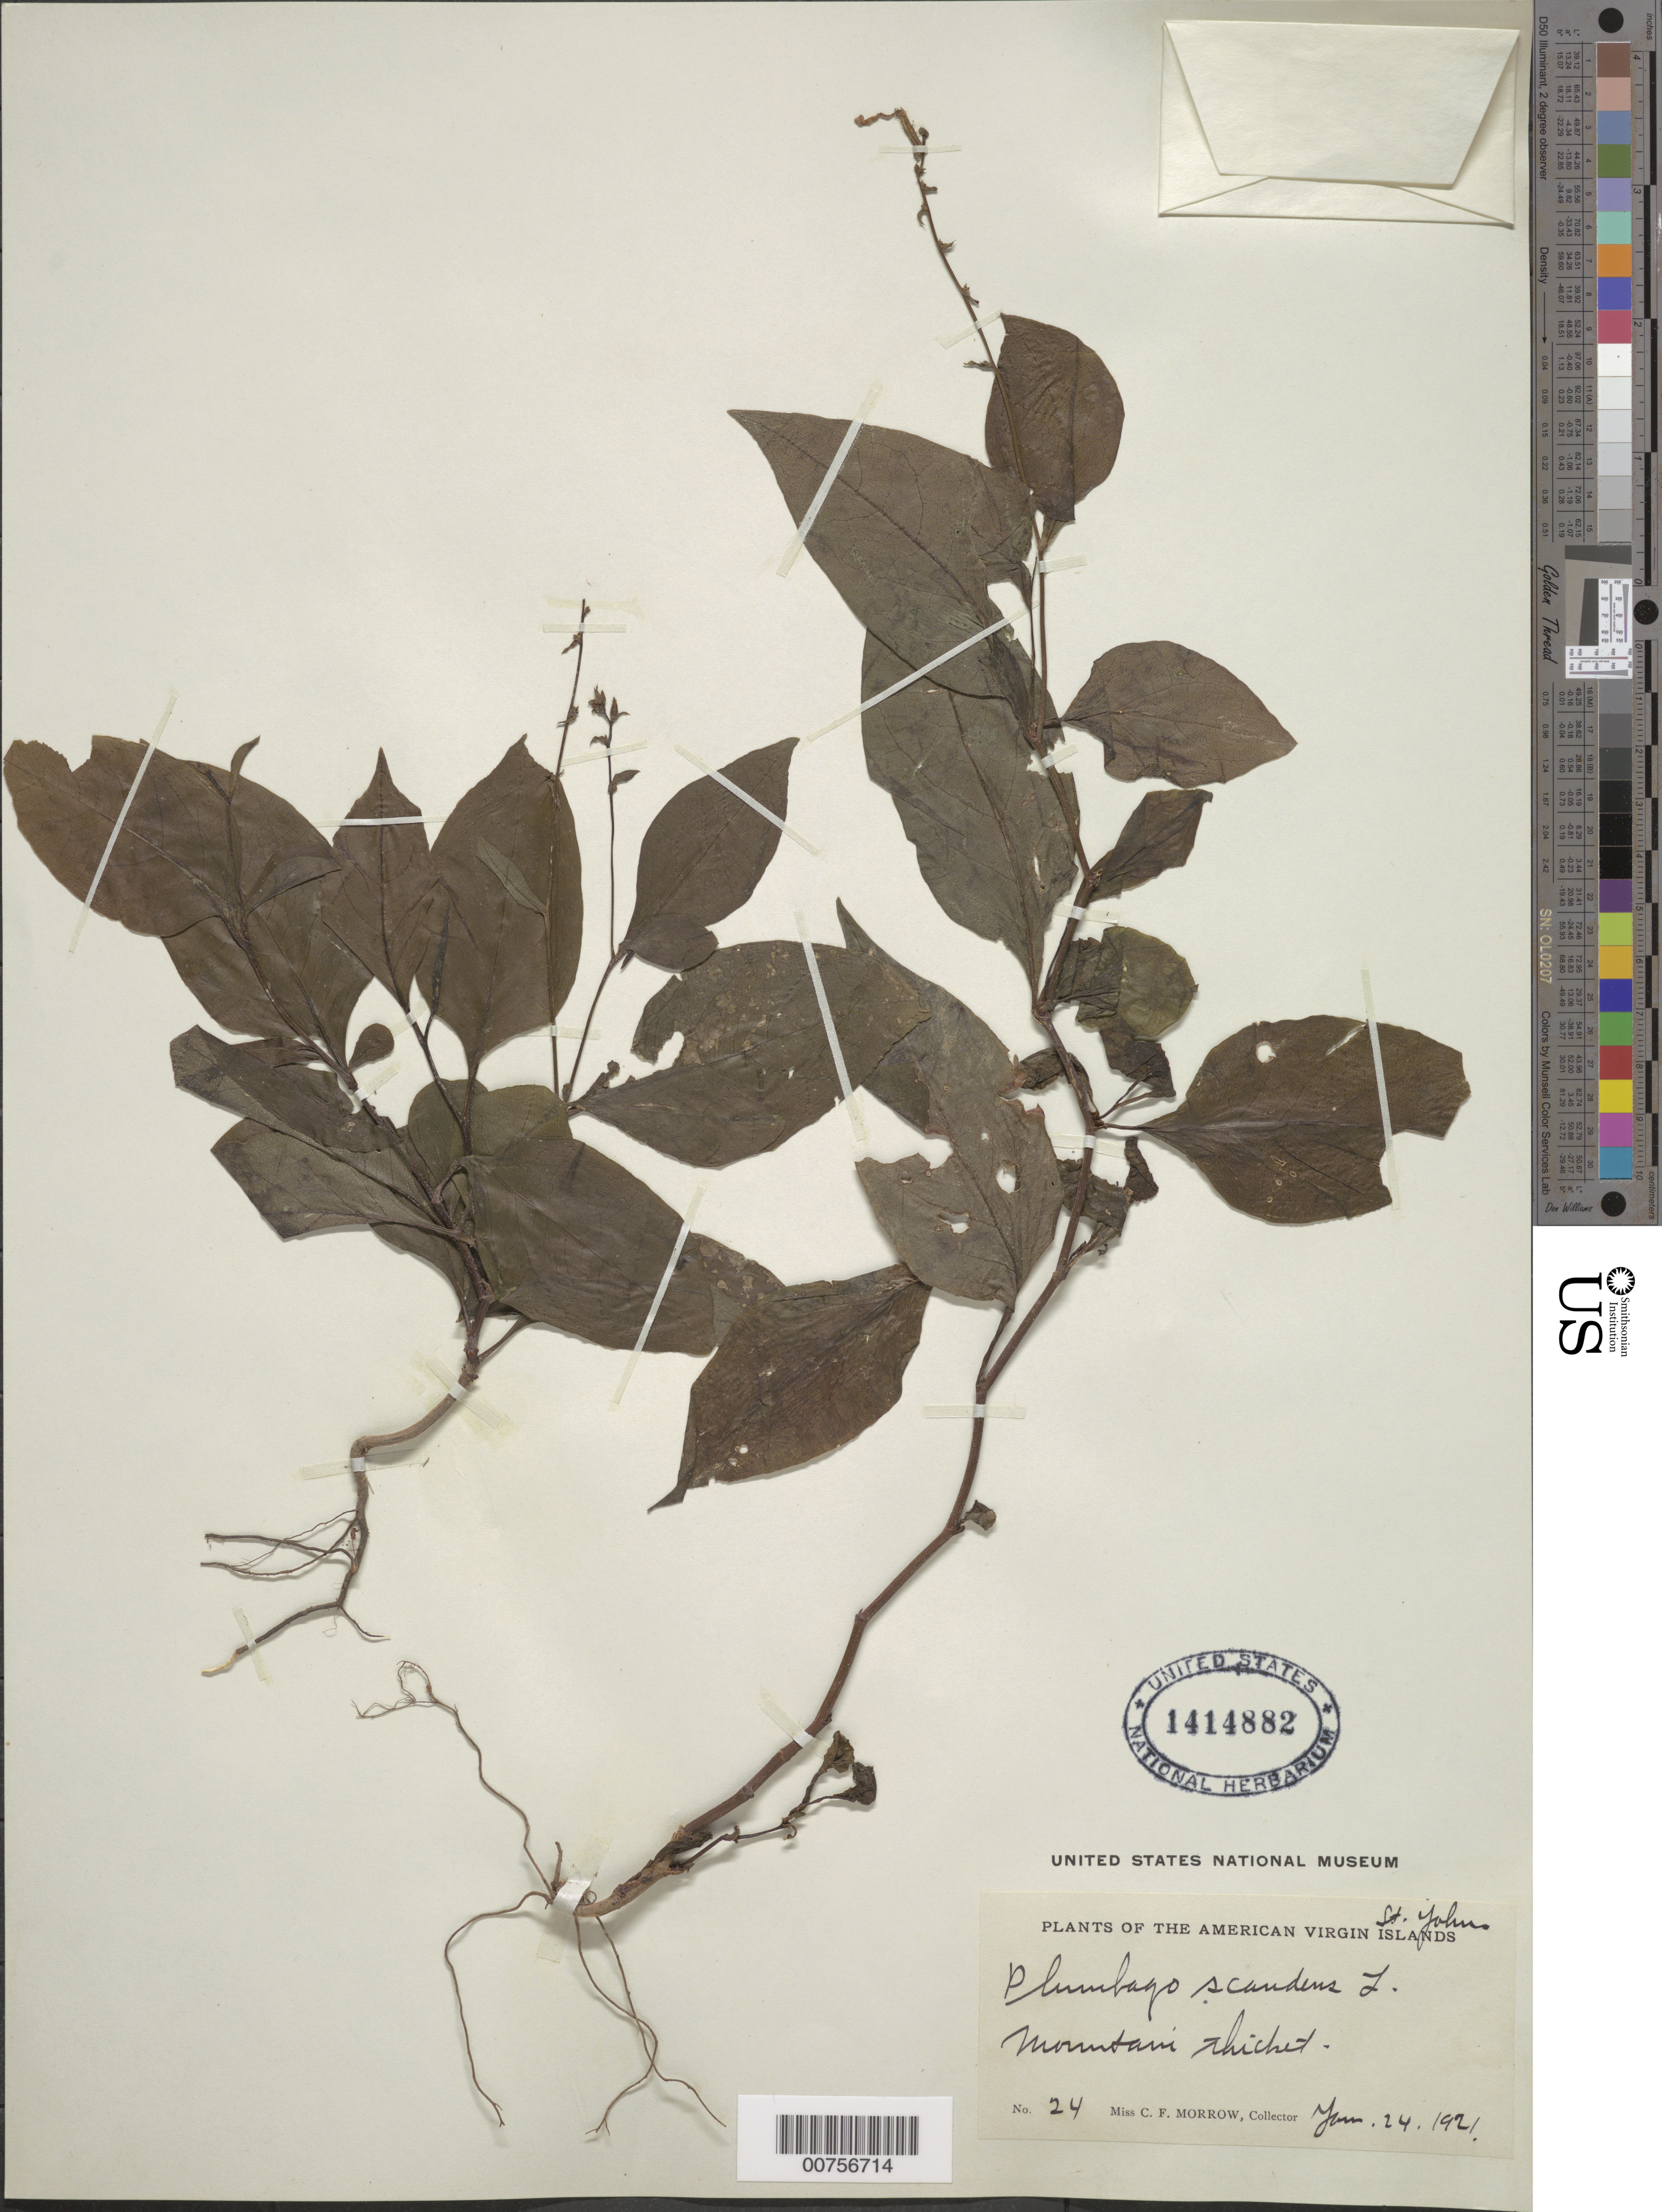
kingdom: Plantae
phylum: Tracheophyta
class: Magnoliopsida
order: Caryophyllales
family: Plumbaginaceae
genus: Plumbago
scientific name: Plumbago scandens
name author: L.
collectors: C. Morrow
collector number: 24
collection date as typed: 24 Jan 1921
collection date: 1921-01-24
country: U.S. Virgin Islands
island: St. John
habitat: Mountain thicket.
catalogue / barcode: US 1414882